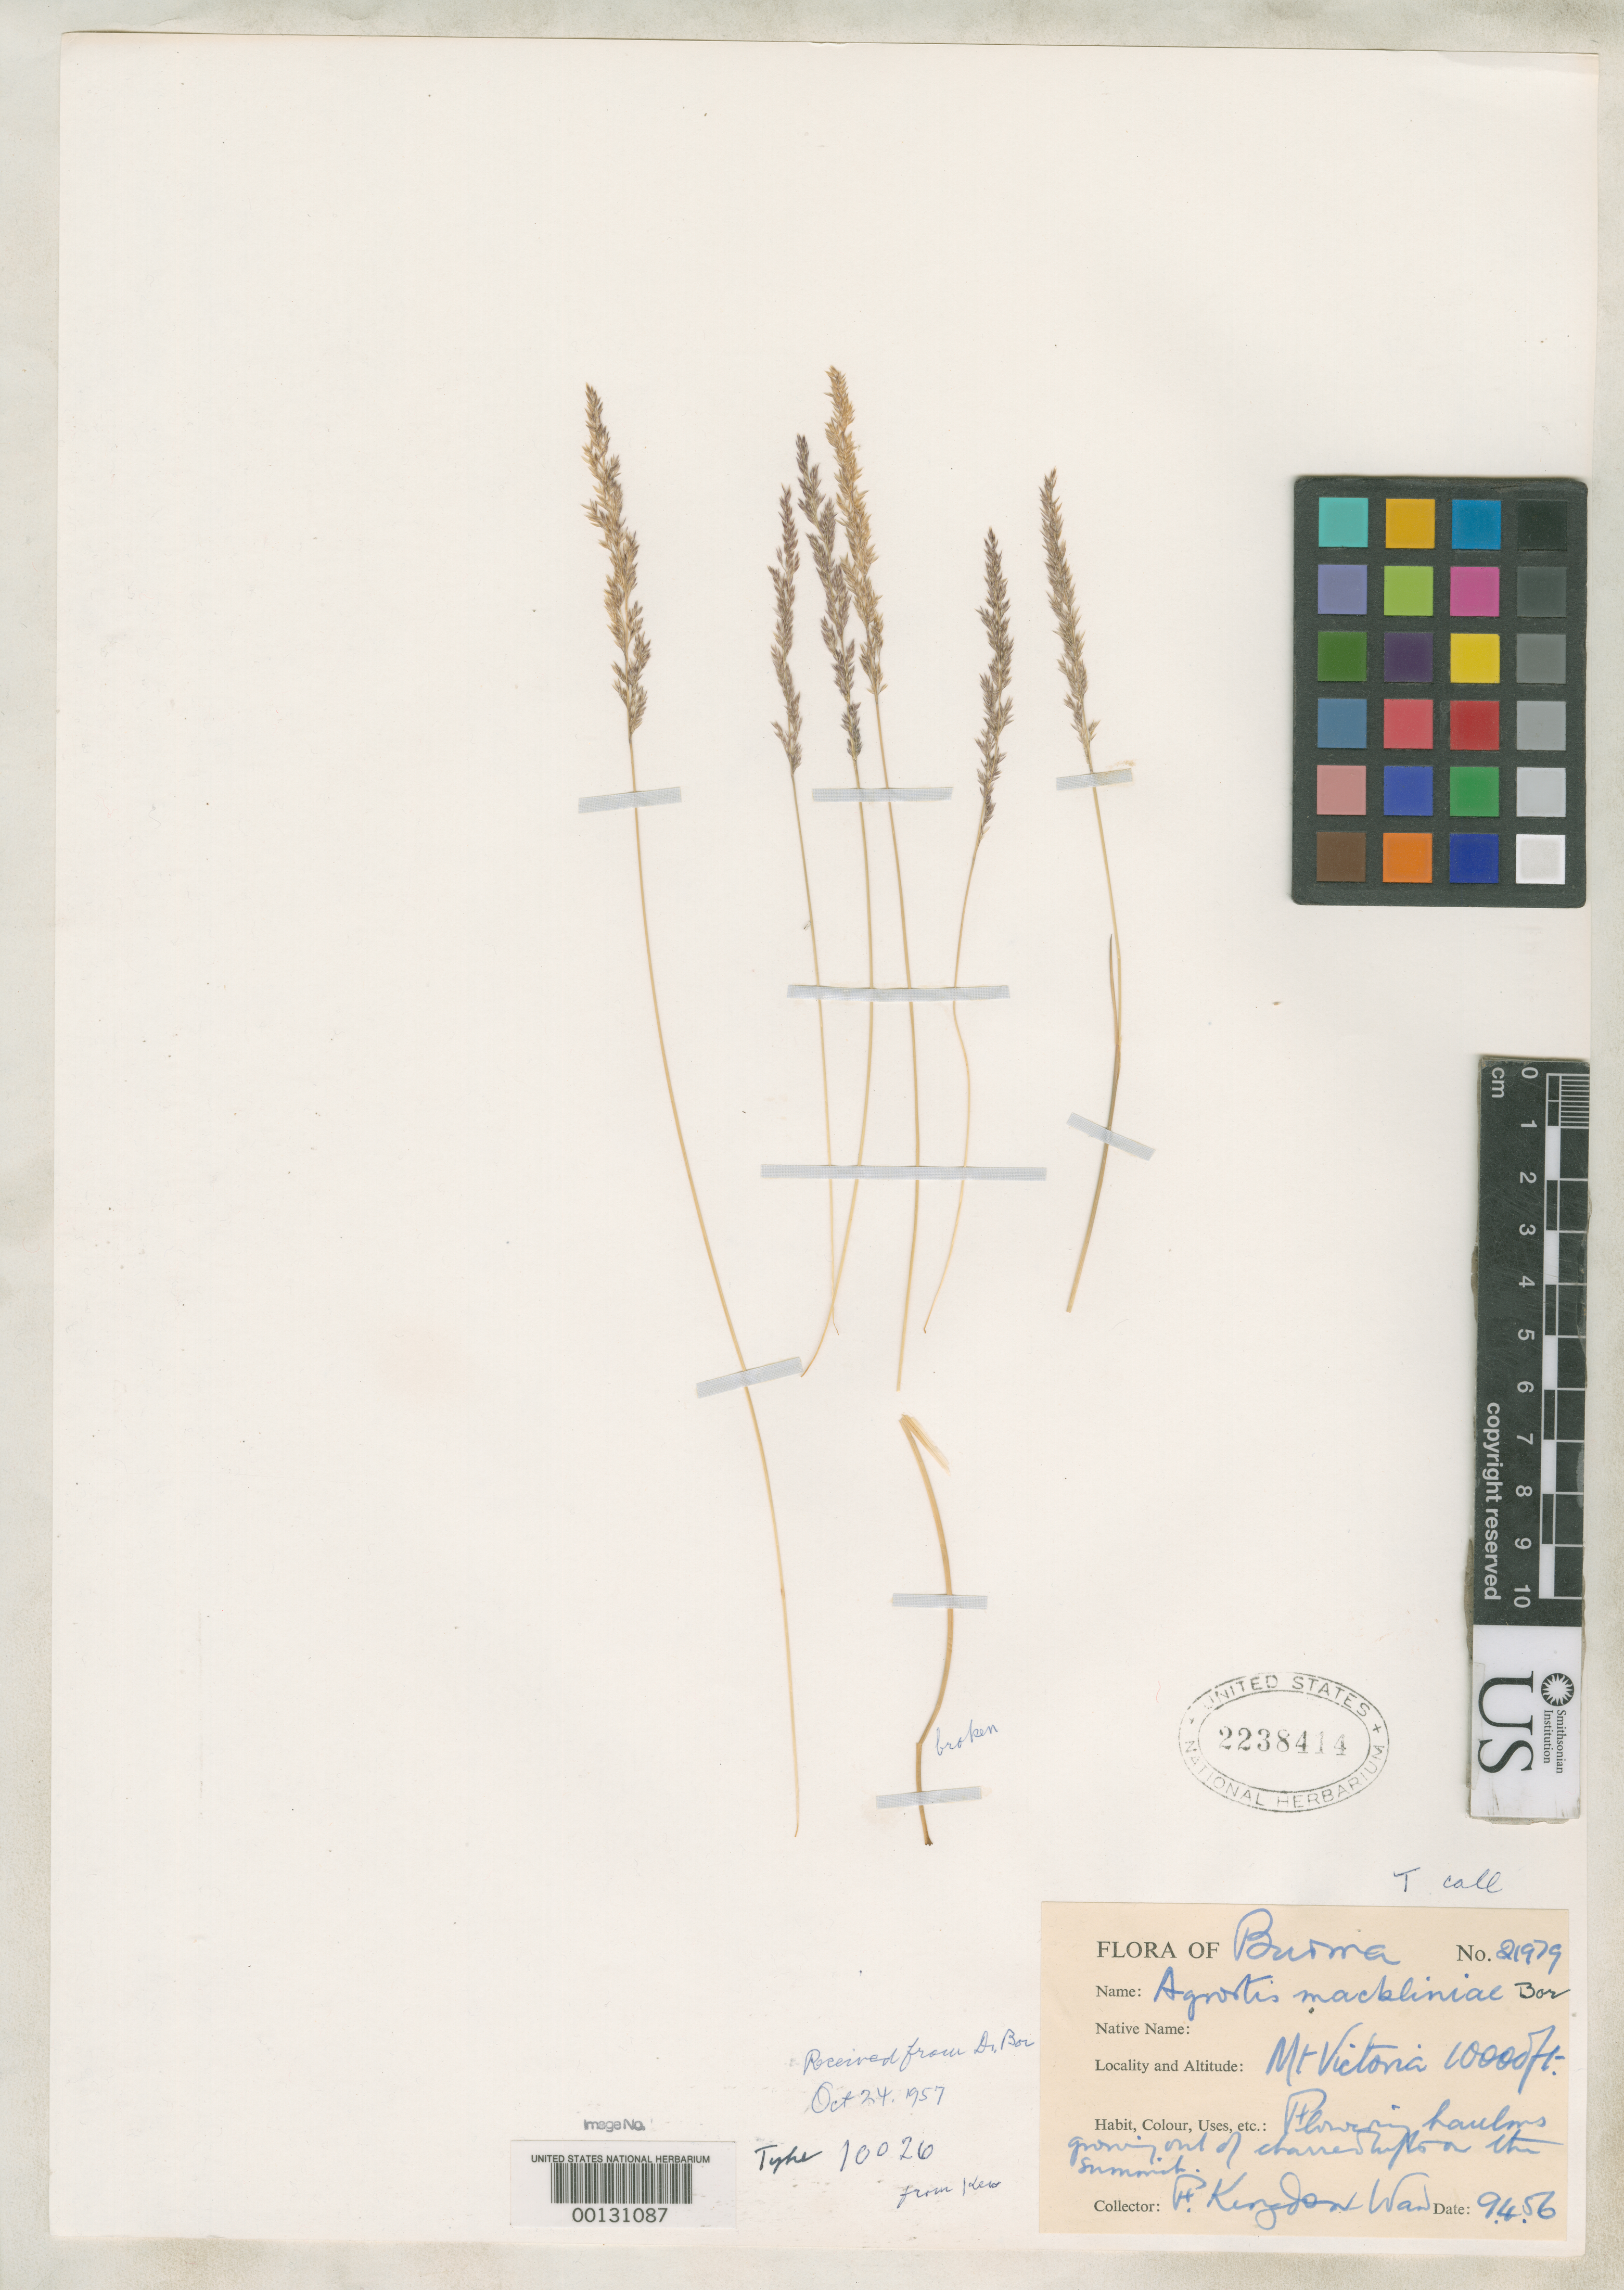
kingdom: Plantae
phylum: Tracheophyta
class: Liliopsida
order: Poales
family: Poaceae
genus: Agrostis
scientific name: Agrostis mackliniae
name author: Bor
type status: Isotype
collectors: F. Kingdon Ward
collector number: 21979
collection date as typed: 09 Apr 1956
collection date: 1956-04-09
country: Myanmar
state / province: Arakan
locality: Mt. Victoria.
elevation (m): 3000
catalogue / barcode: US 2238414